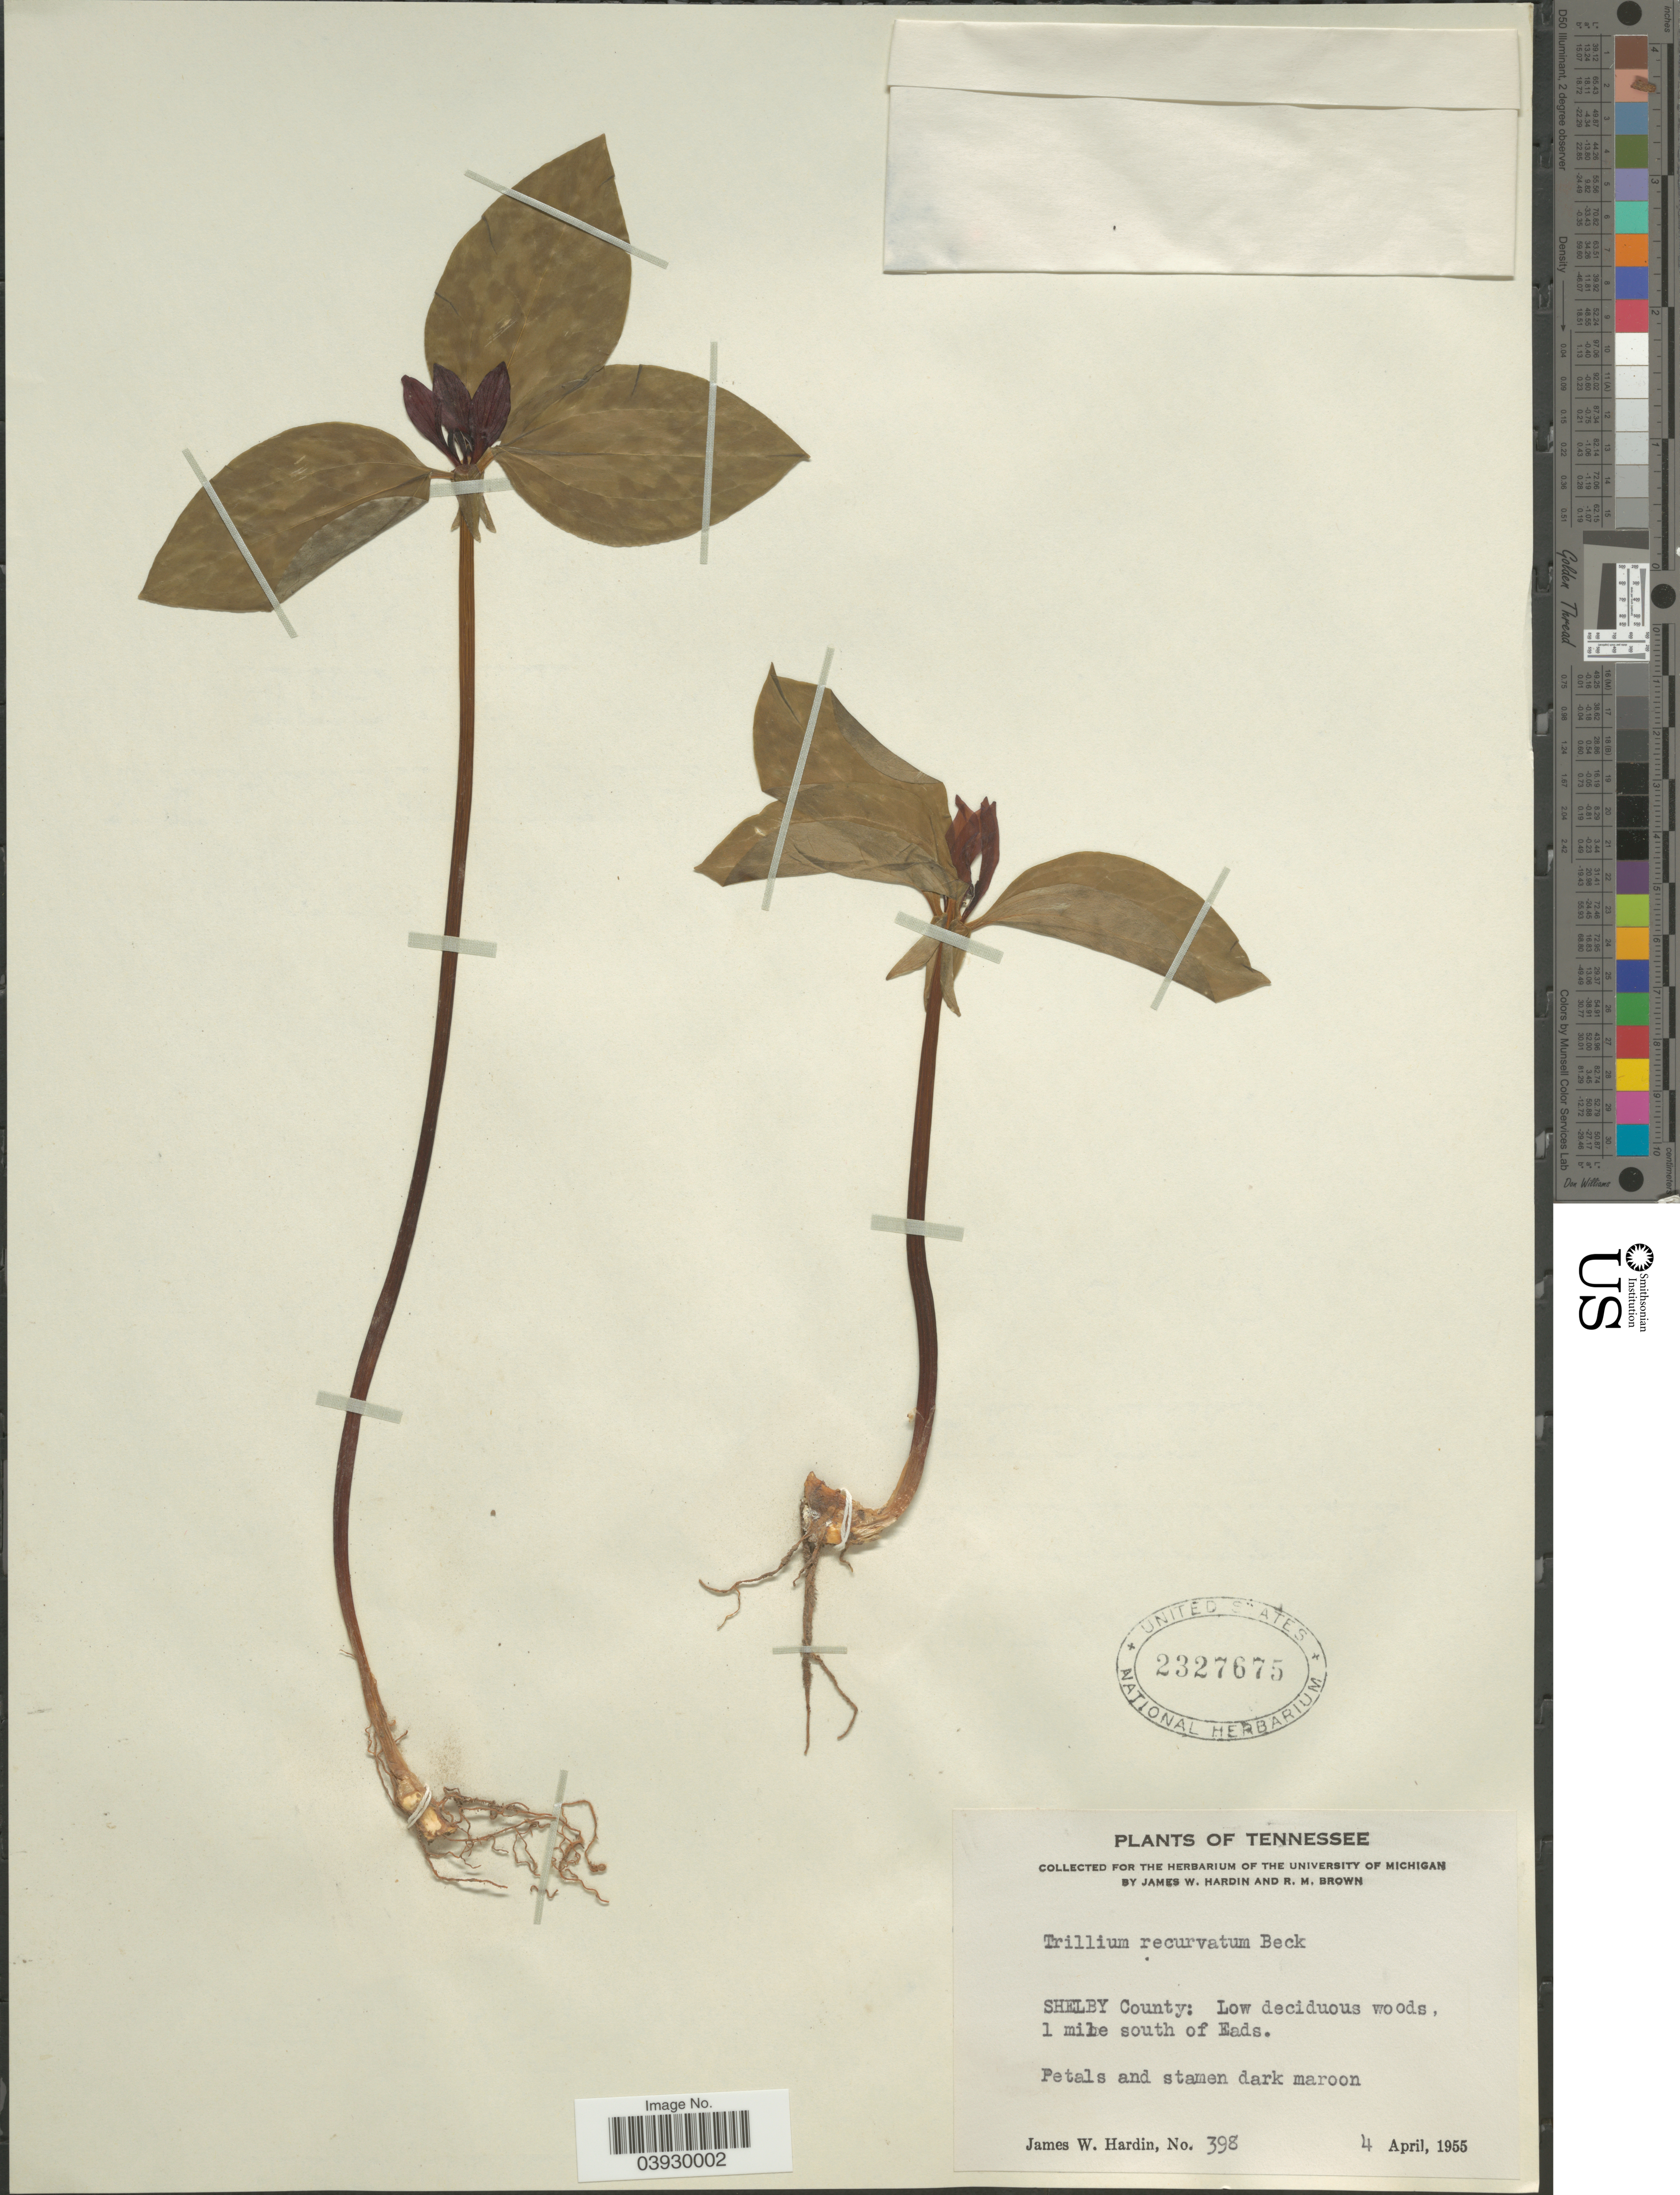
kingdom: Plantae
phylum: Tracheophyta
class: Liliopsida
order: Liliales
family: Melanthiaceae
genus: Trillium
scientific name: Trillium recurvatum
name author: L.C. Beck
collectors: J. W. Hardin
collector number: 398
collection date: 1955-04-04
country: United States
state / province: Tennessee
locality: Shelby County: Low deciduous woods, 1 mile south of Eads.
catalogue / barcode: US 2327675